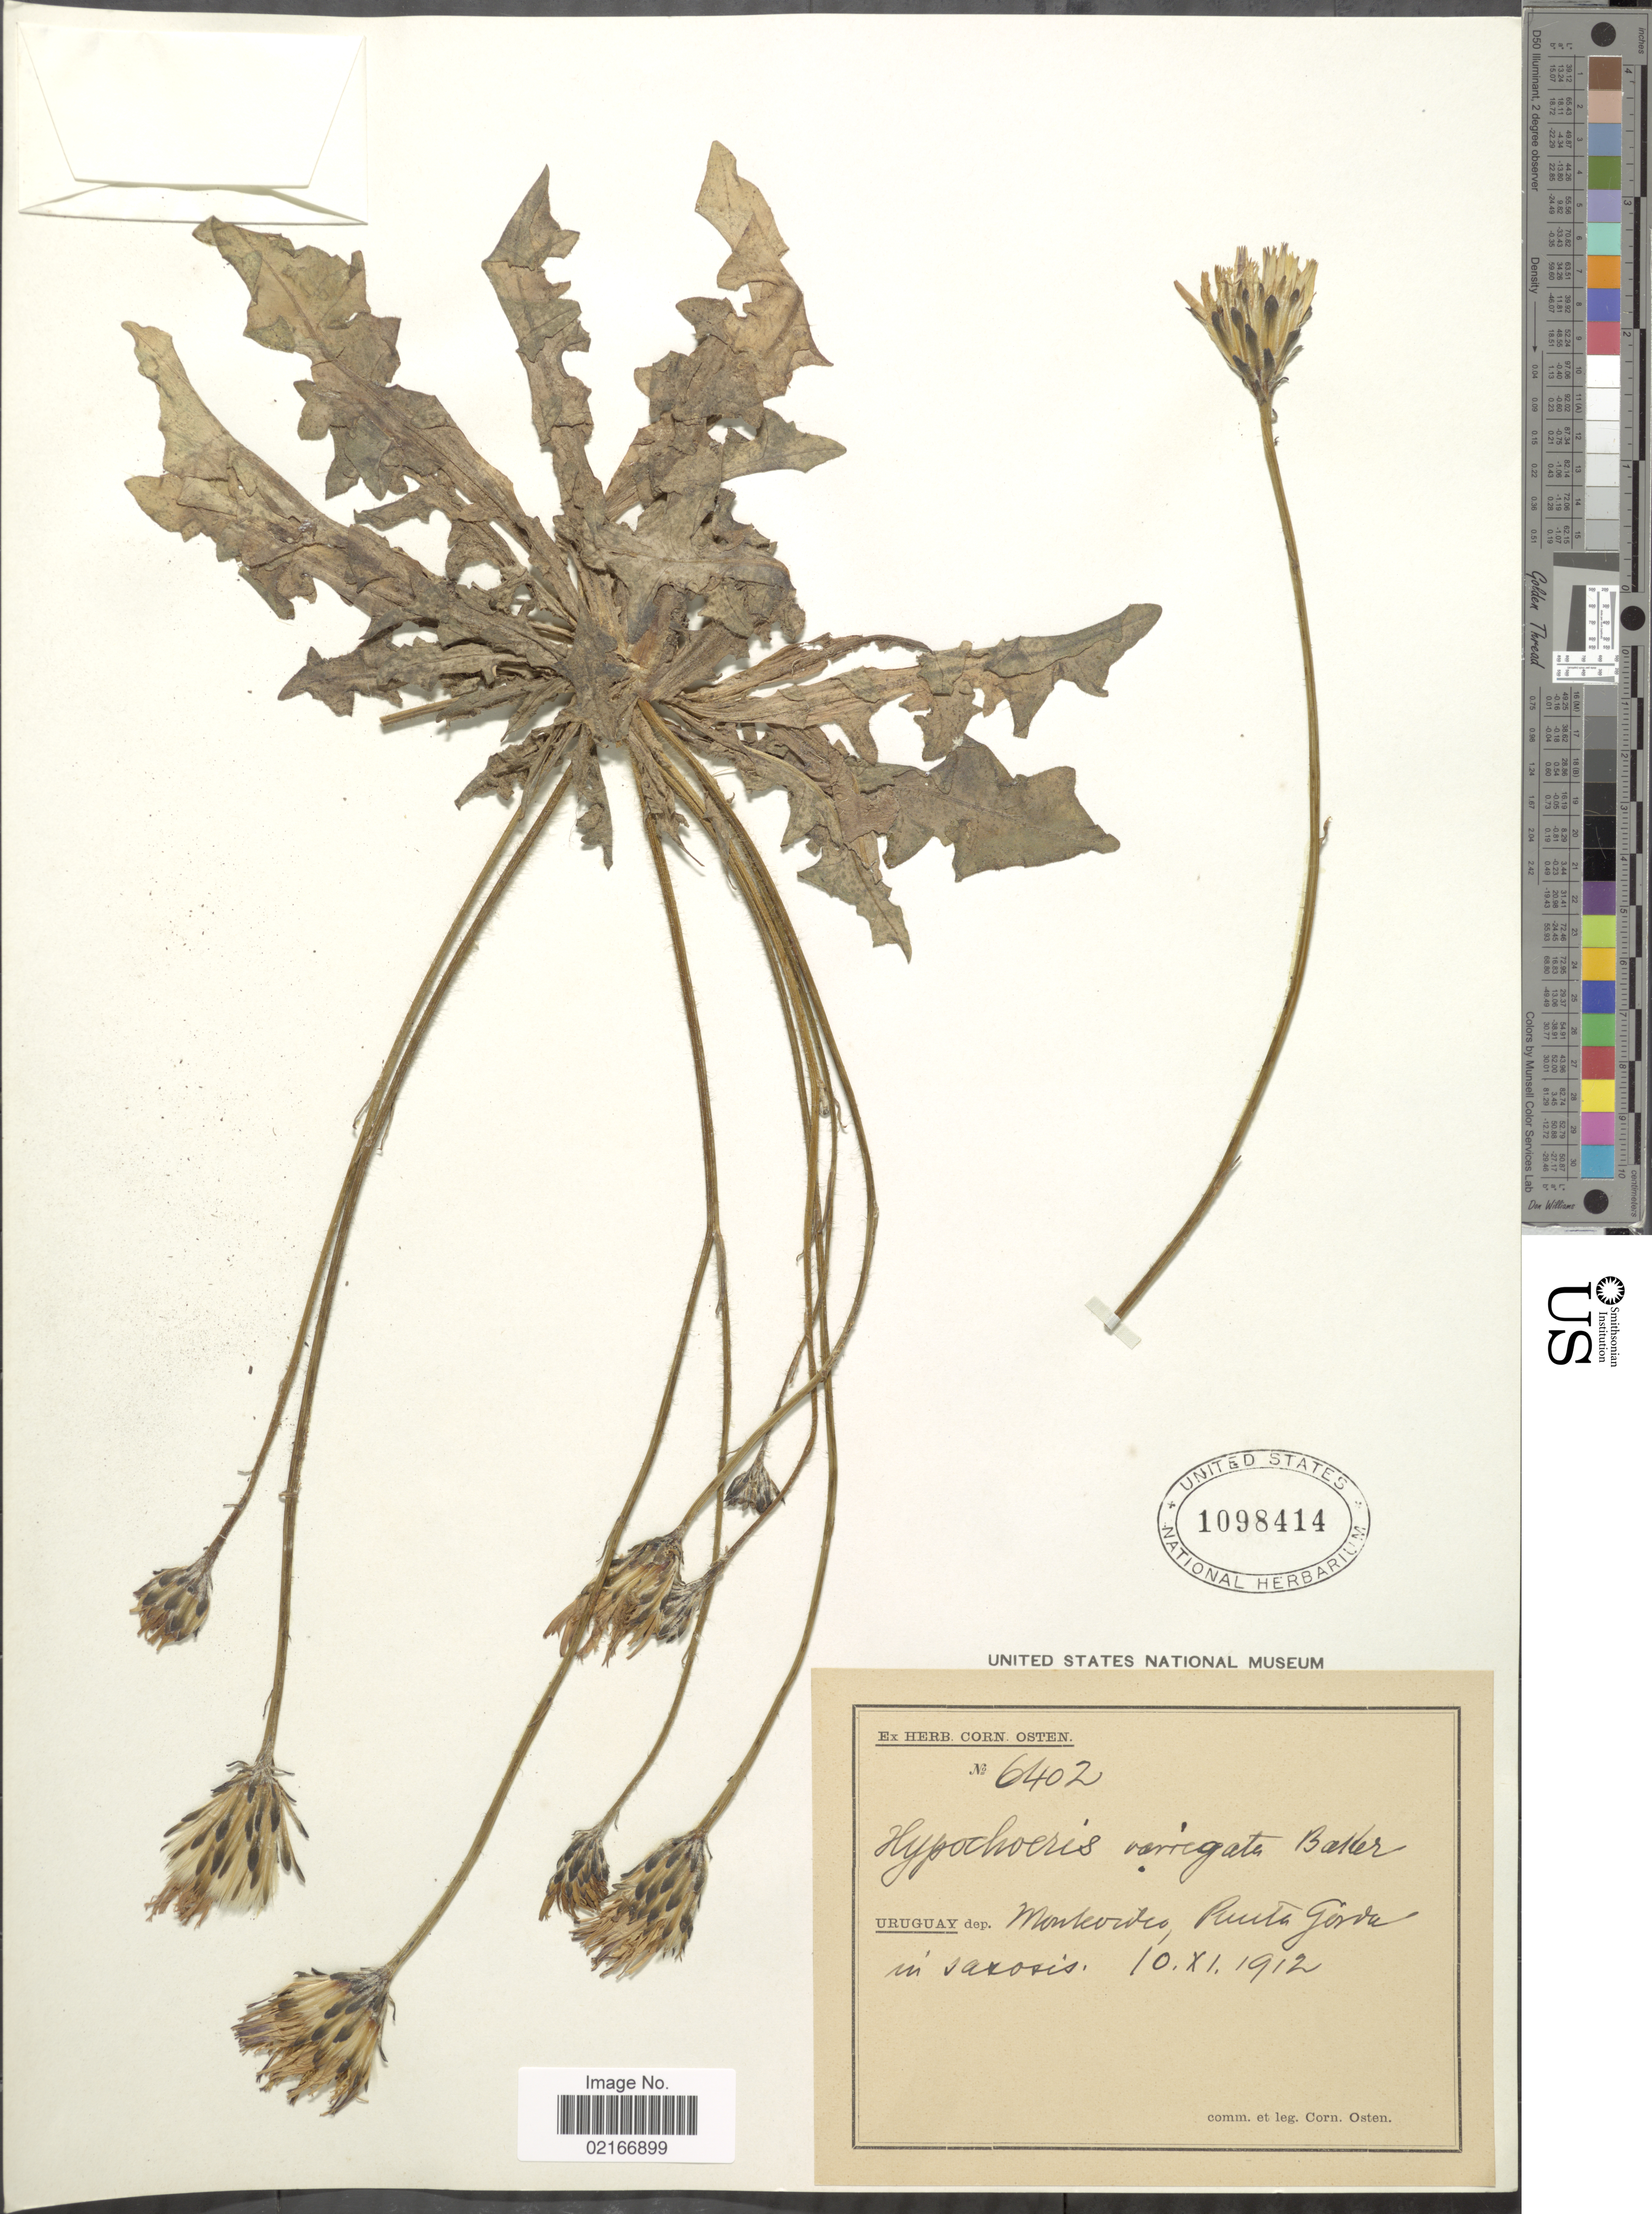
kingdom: Plantae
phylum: Tracheophyta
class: Magnoliopsida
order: Asterales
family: Asteraceae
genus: Hypochaeris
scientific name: Hypochaeris variegata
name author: (Lam.) Baker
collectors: ex herb. Cornelius Osten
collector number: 6402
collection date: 1912-11-10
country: Uruguay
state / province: Montevideo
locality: Punta Gorda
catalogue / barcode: US 1098414